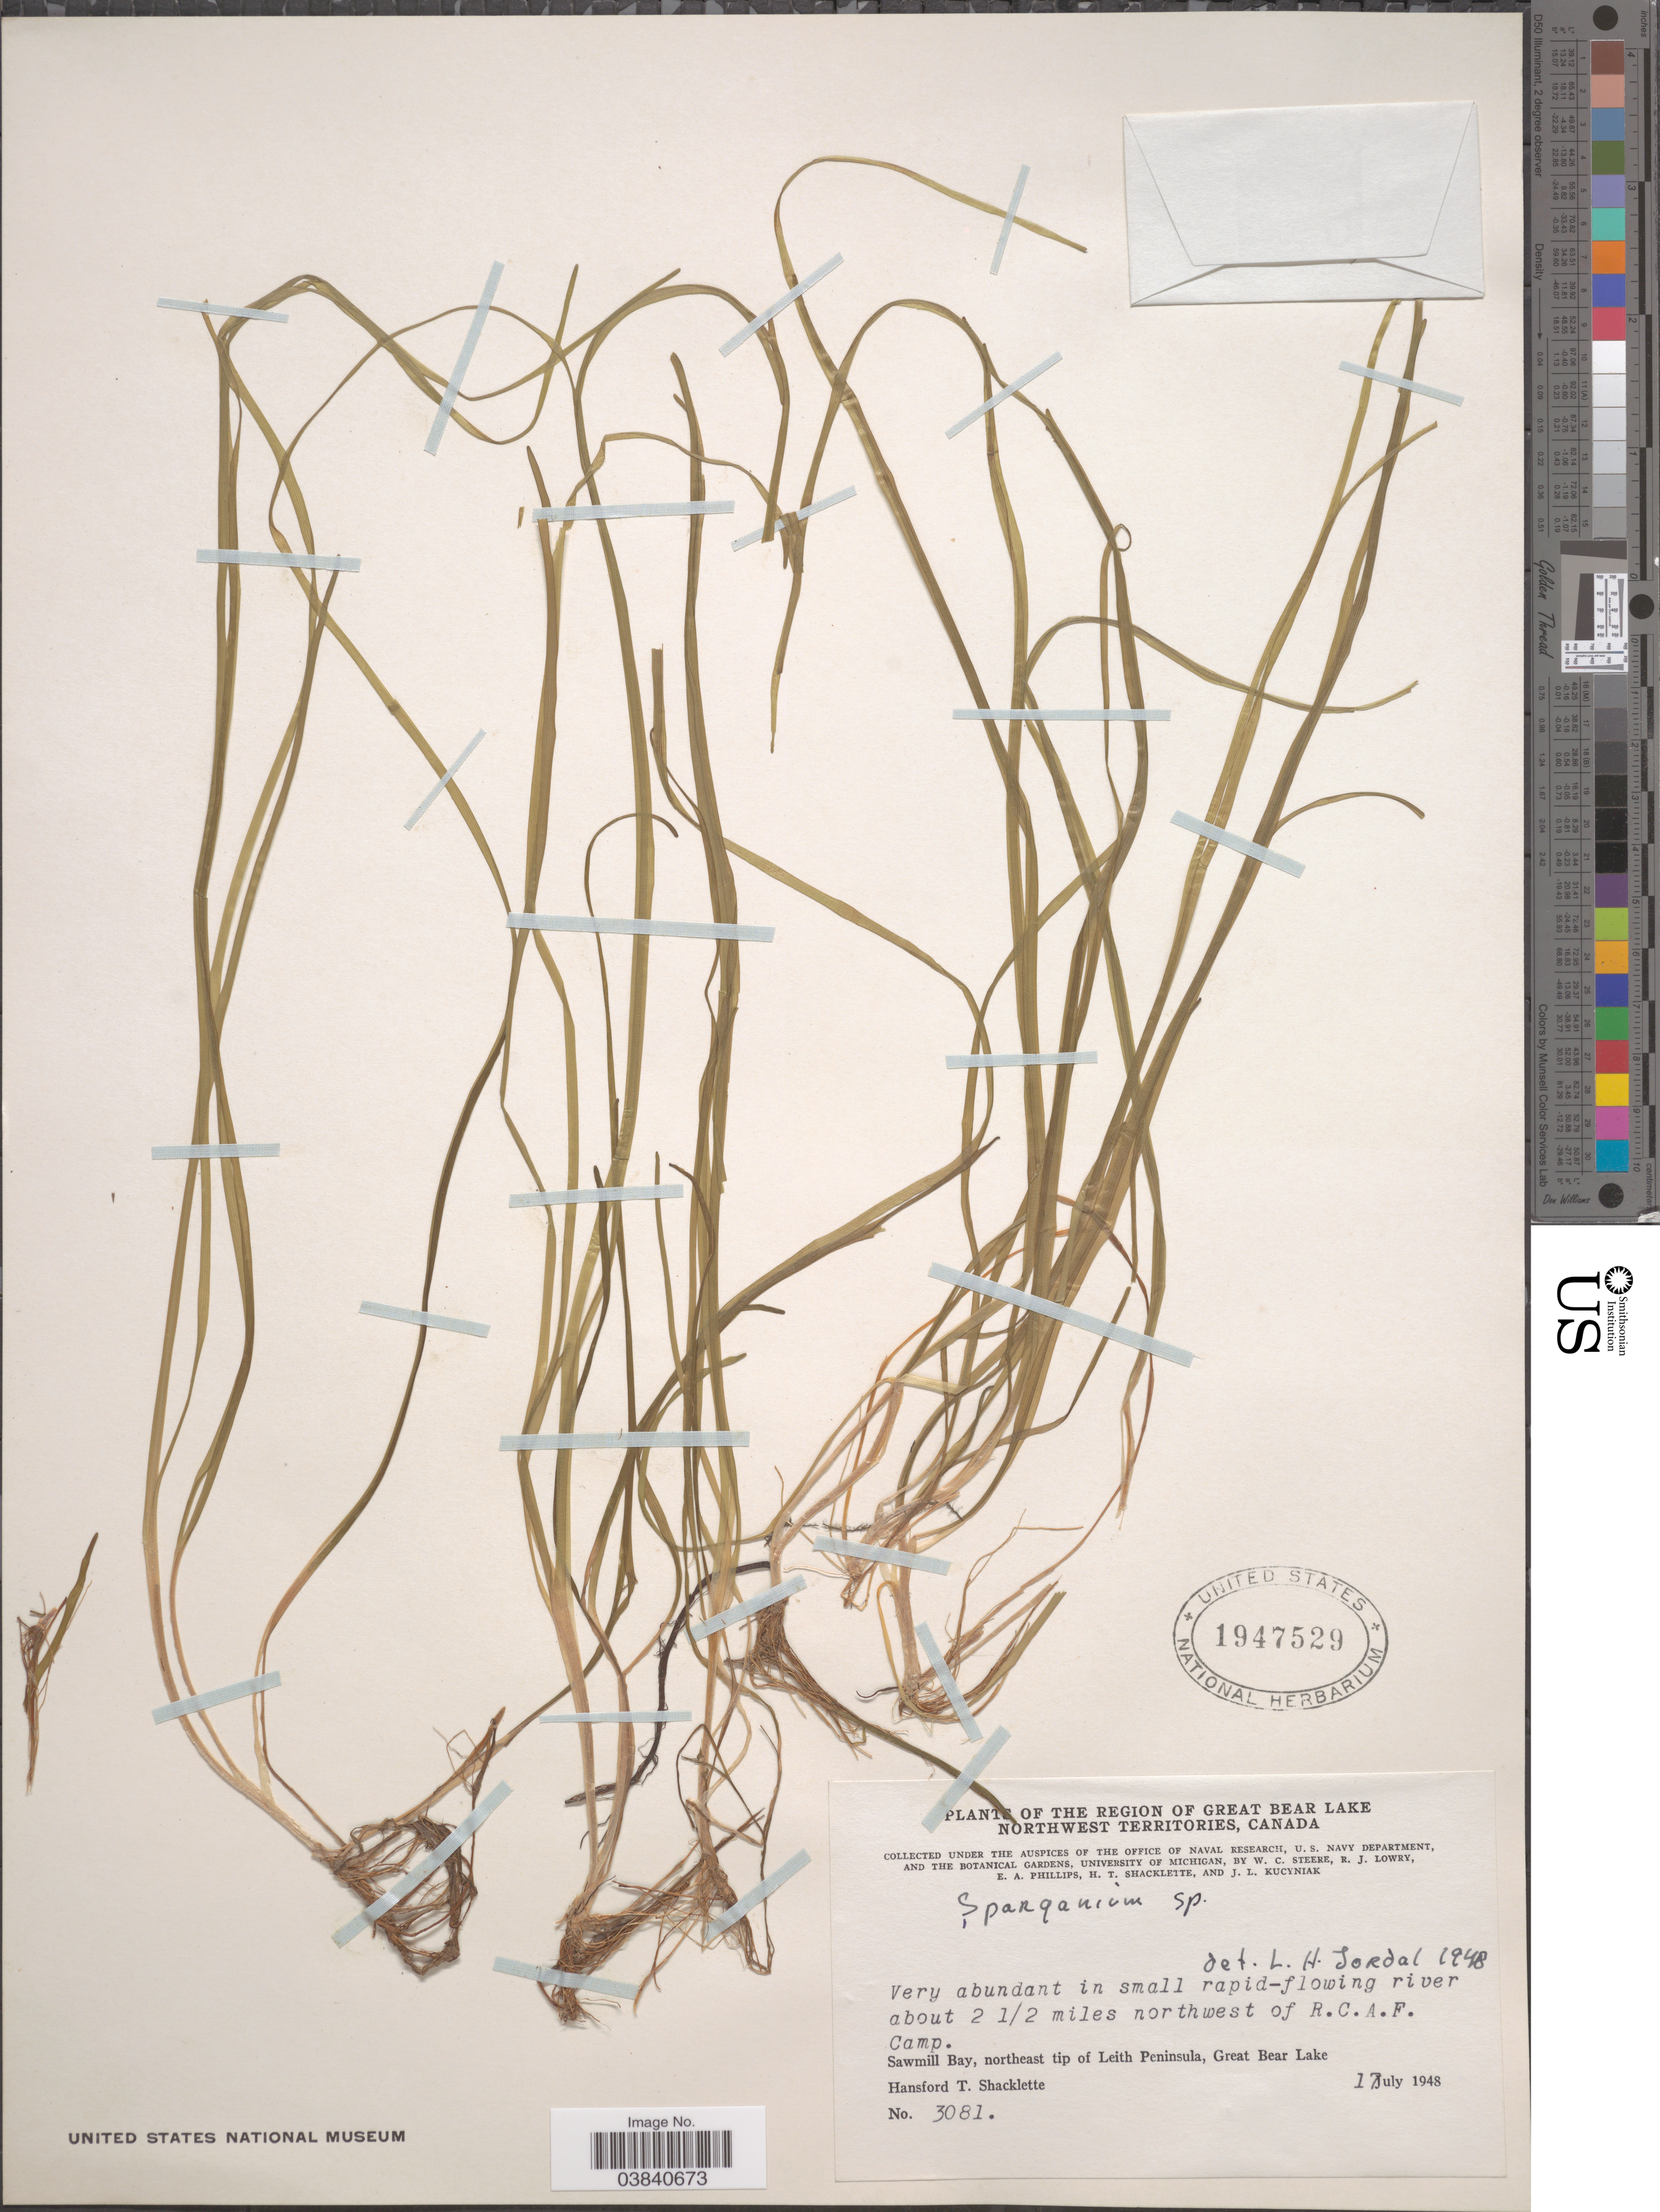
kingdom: Plantae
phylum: Tracheophyta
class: Liliopsida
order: Poales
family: Typhaceae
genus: Sparganium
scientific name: Sparganium sp.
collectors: W. C. Steere, R. Lowry, E. Phillips, H. Shacklette & J. Kucyniak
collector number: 3081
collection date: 1948-07-17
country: Canada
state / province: Northwest Territories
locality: Region of Great Bear Lake. In small rapid-flowing river about 2½ miles northwest of R.C.A.F. Camp. Sawmill Bay, northeast tip of Leith Peninsula, Great Bear Lake.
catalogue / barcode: US 1947529